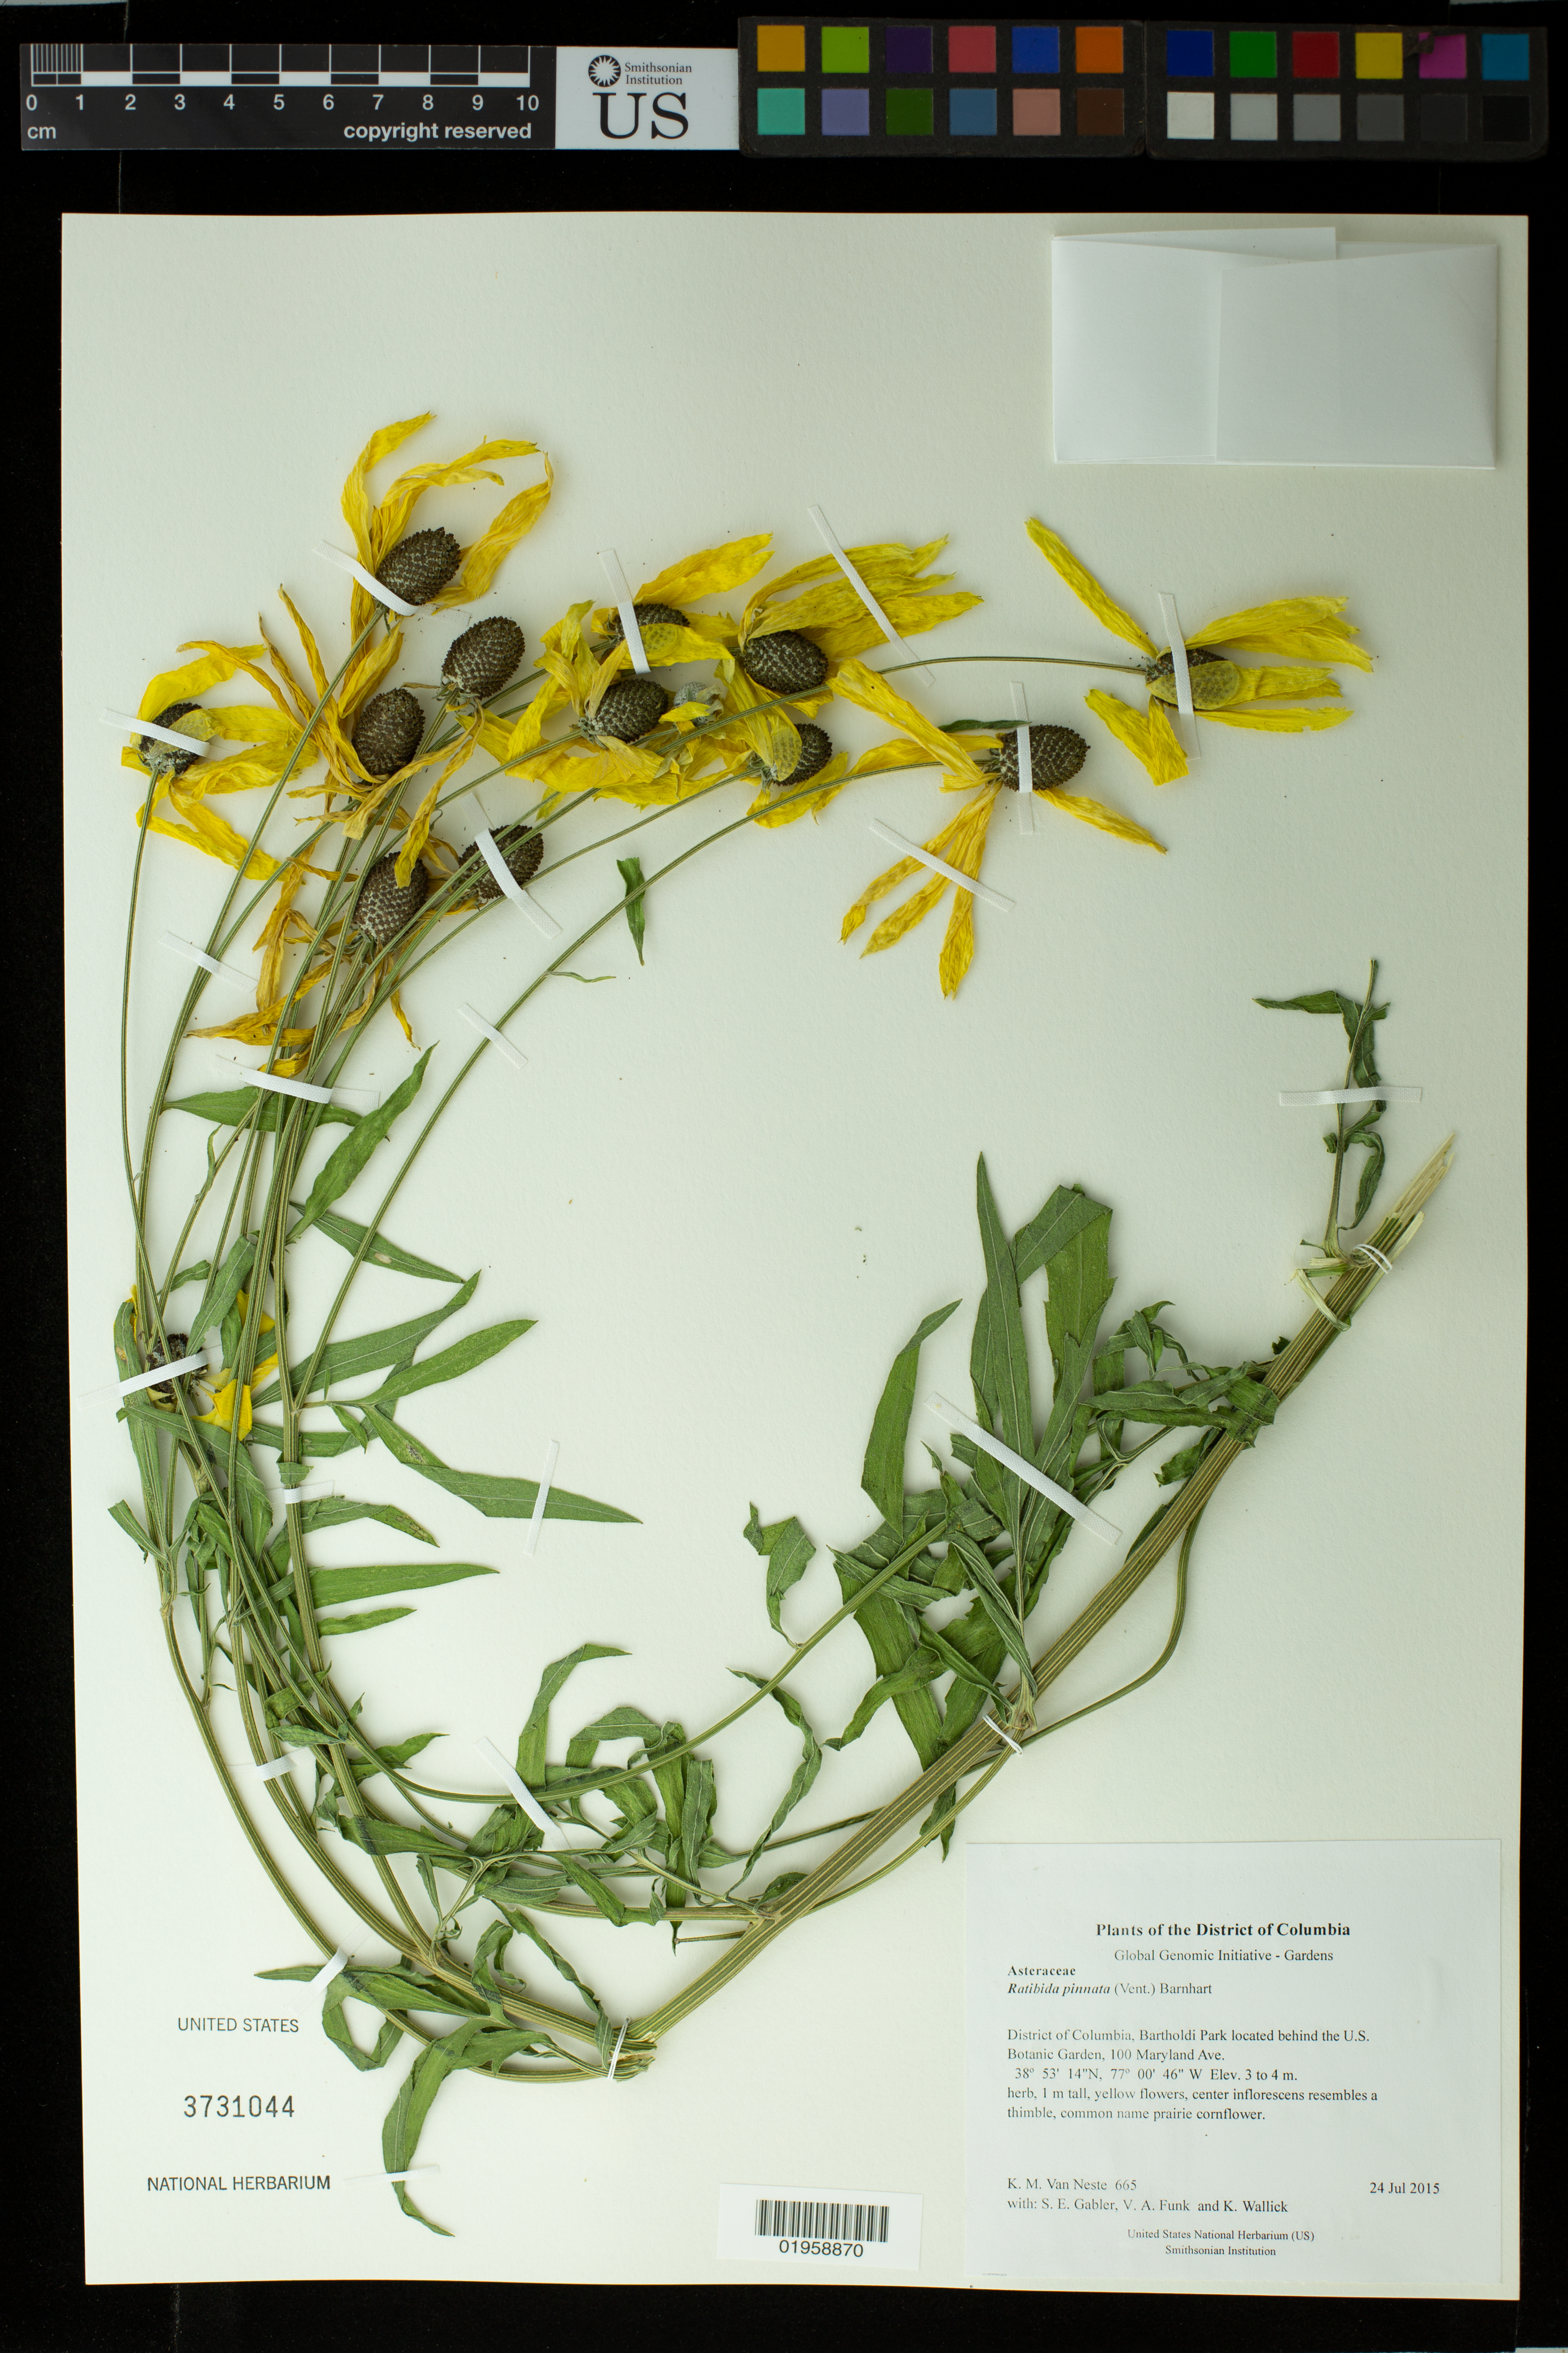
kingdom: Plantae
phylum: Tracheophyta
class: Magnoliopsida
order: Asterales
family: Asteraceae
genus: Ratibida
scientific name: Ratibida pinnata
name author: (Vent.) Barnhart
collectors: K. M. Van Neste, S. E. Gabler, V. Funk & K. Wallick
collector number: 665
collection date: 2015-07-24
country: United States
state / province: District of Columbia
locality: Bartholdi Park located behind the U.S. Botanic Garden, 100 Maryland Ave.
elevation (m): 3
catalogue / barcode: US 3731044